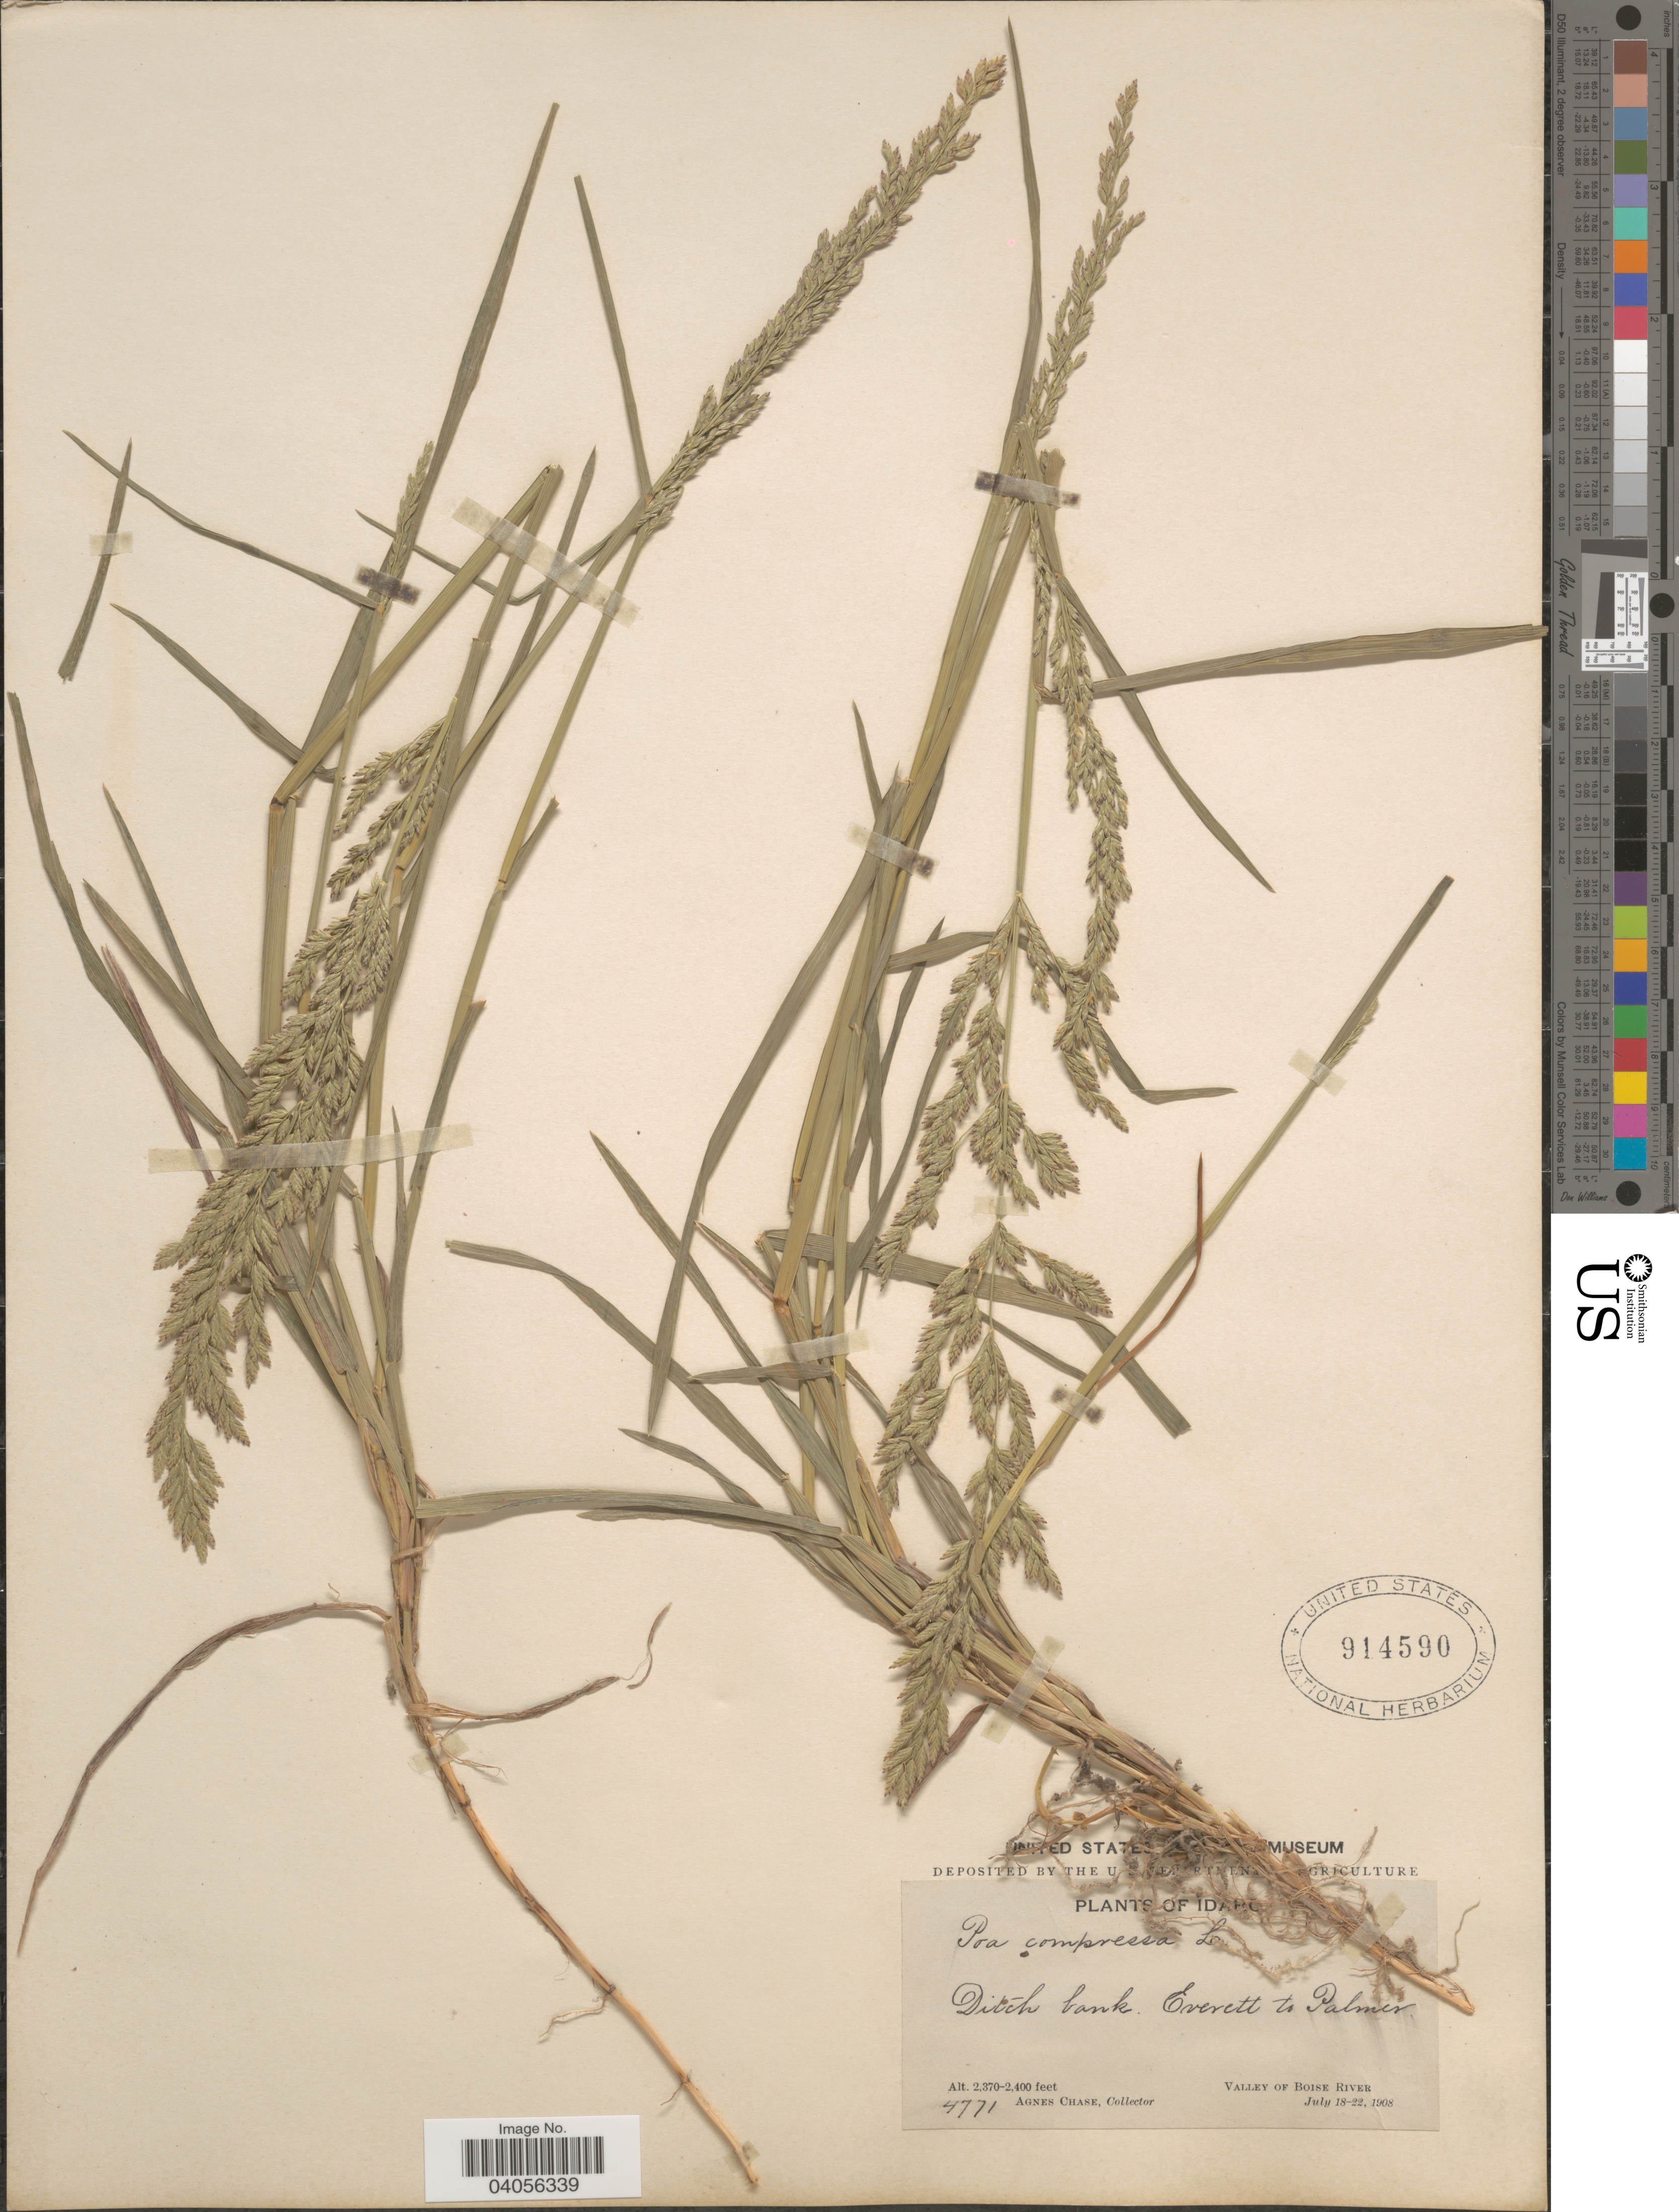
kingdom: Plantae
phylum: Tracheophyta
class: Liliopsida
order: Poales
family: Poaceae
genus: Poa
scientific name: Poa compressa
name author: L.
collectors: A. Chase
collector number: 4771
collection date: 1908-07-18/1908-07-22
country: United States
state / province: Idaho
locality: Ditch bank. Everett to Palmer. Valley of Boise River.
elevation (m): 722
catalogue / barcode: US 914590